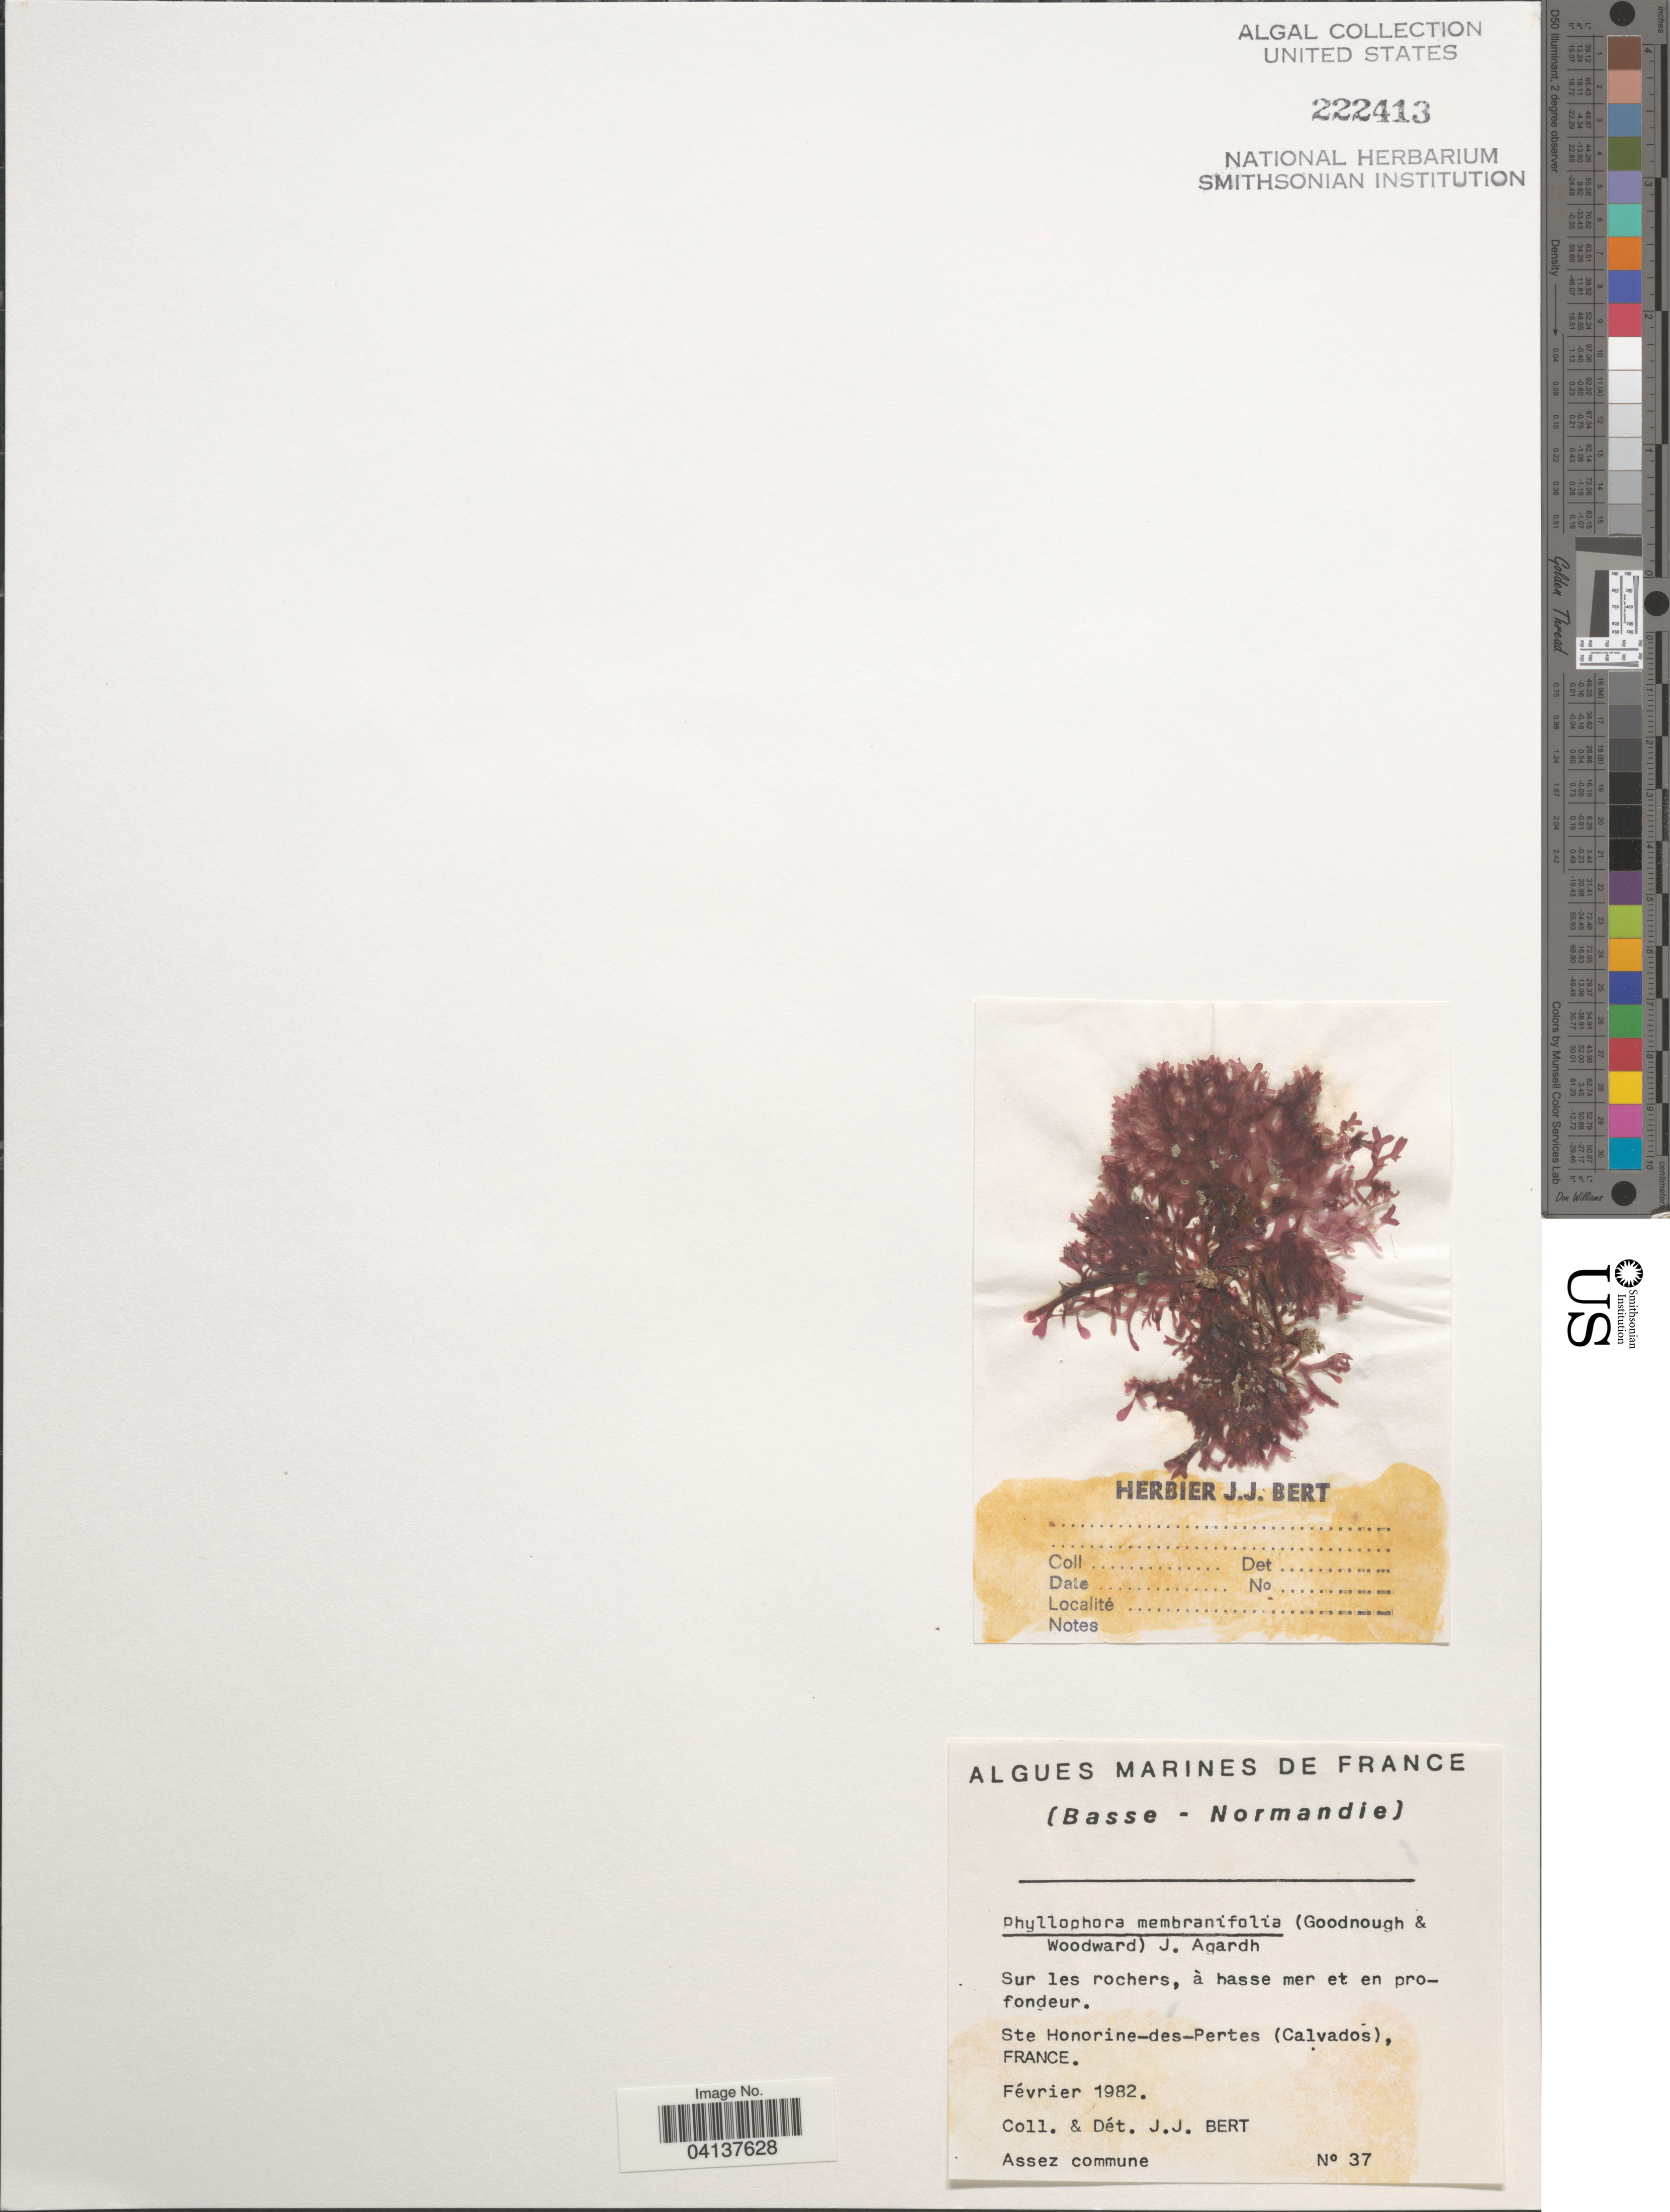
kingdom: Plantae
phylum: Rhodophyta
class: Florideophyceae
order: Gigartinales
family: Phyllophoraceae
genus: Phyllophora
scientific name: Phyllophora membranifolia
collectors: J. Bert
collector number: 37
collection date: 1982-02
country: France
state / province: Normandie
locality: Ste Honorine-des-Pertes (Calvados).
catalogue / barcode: US 222413